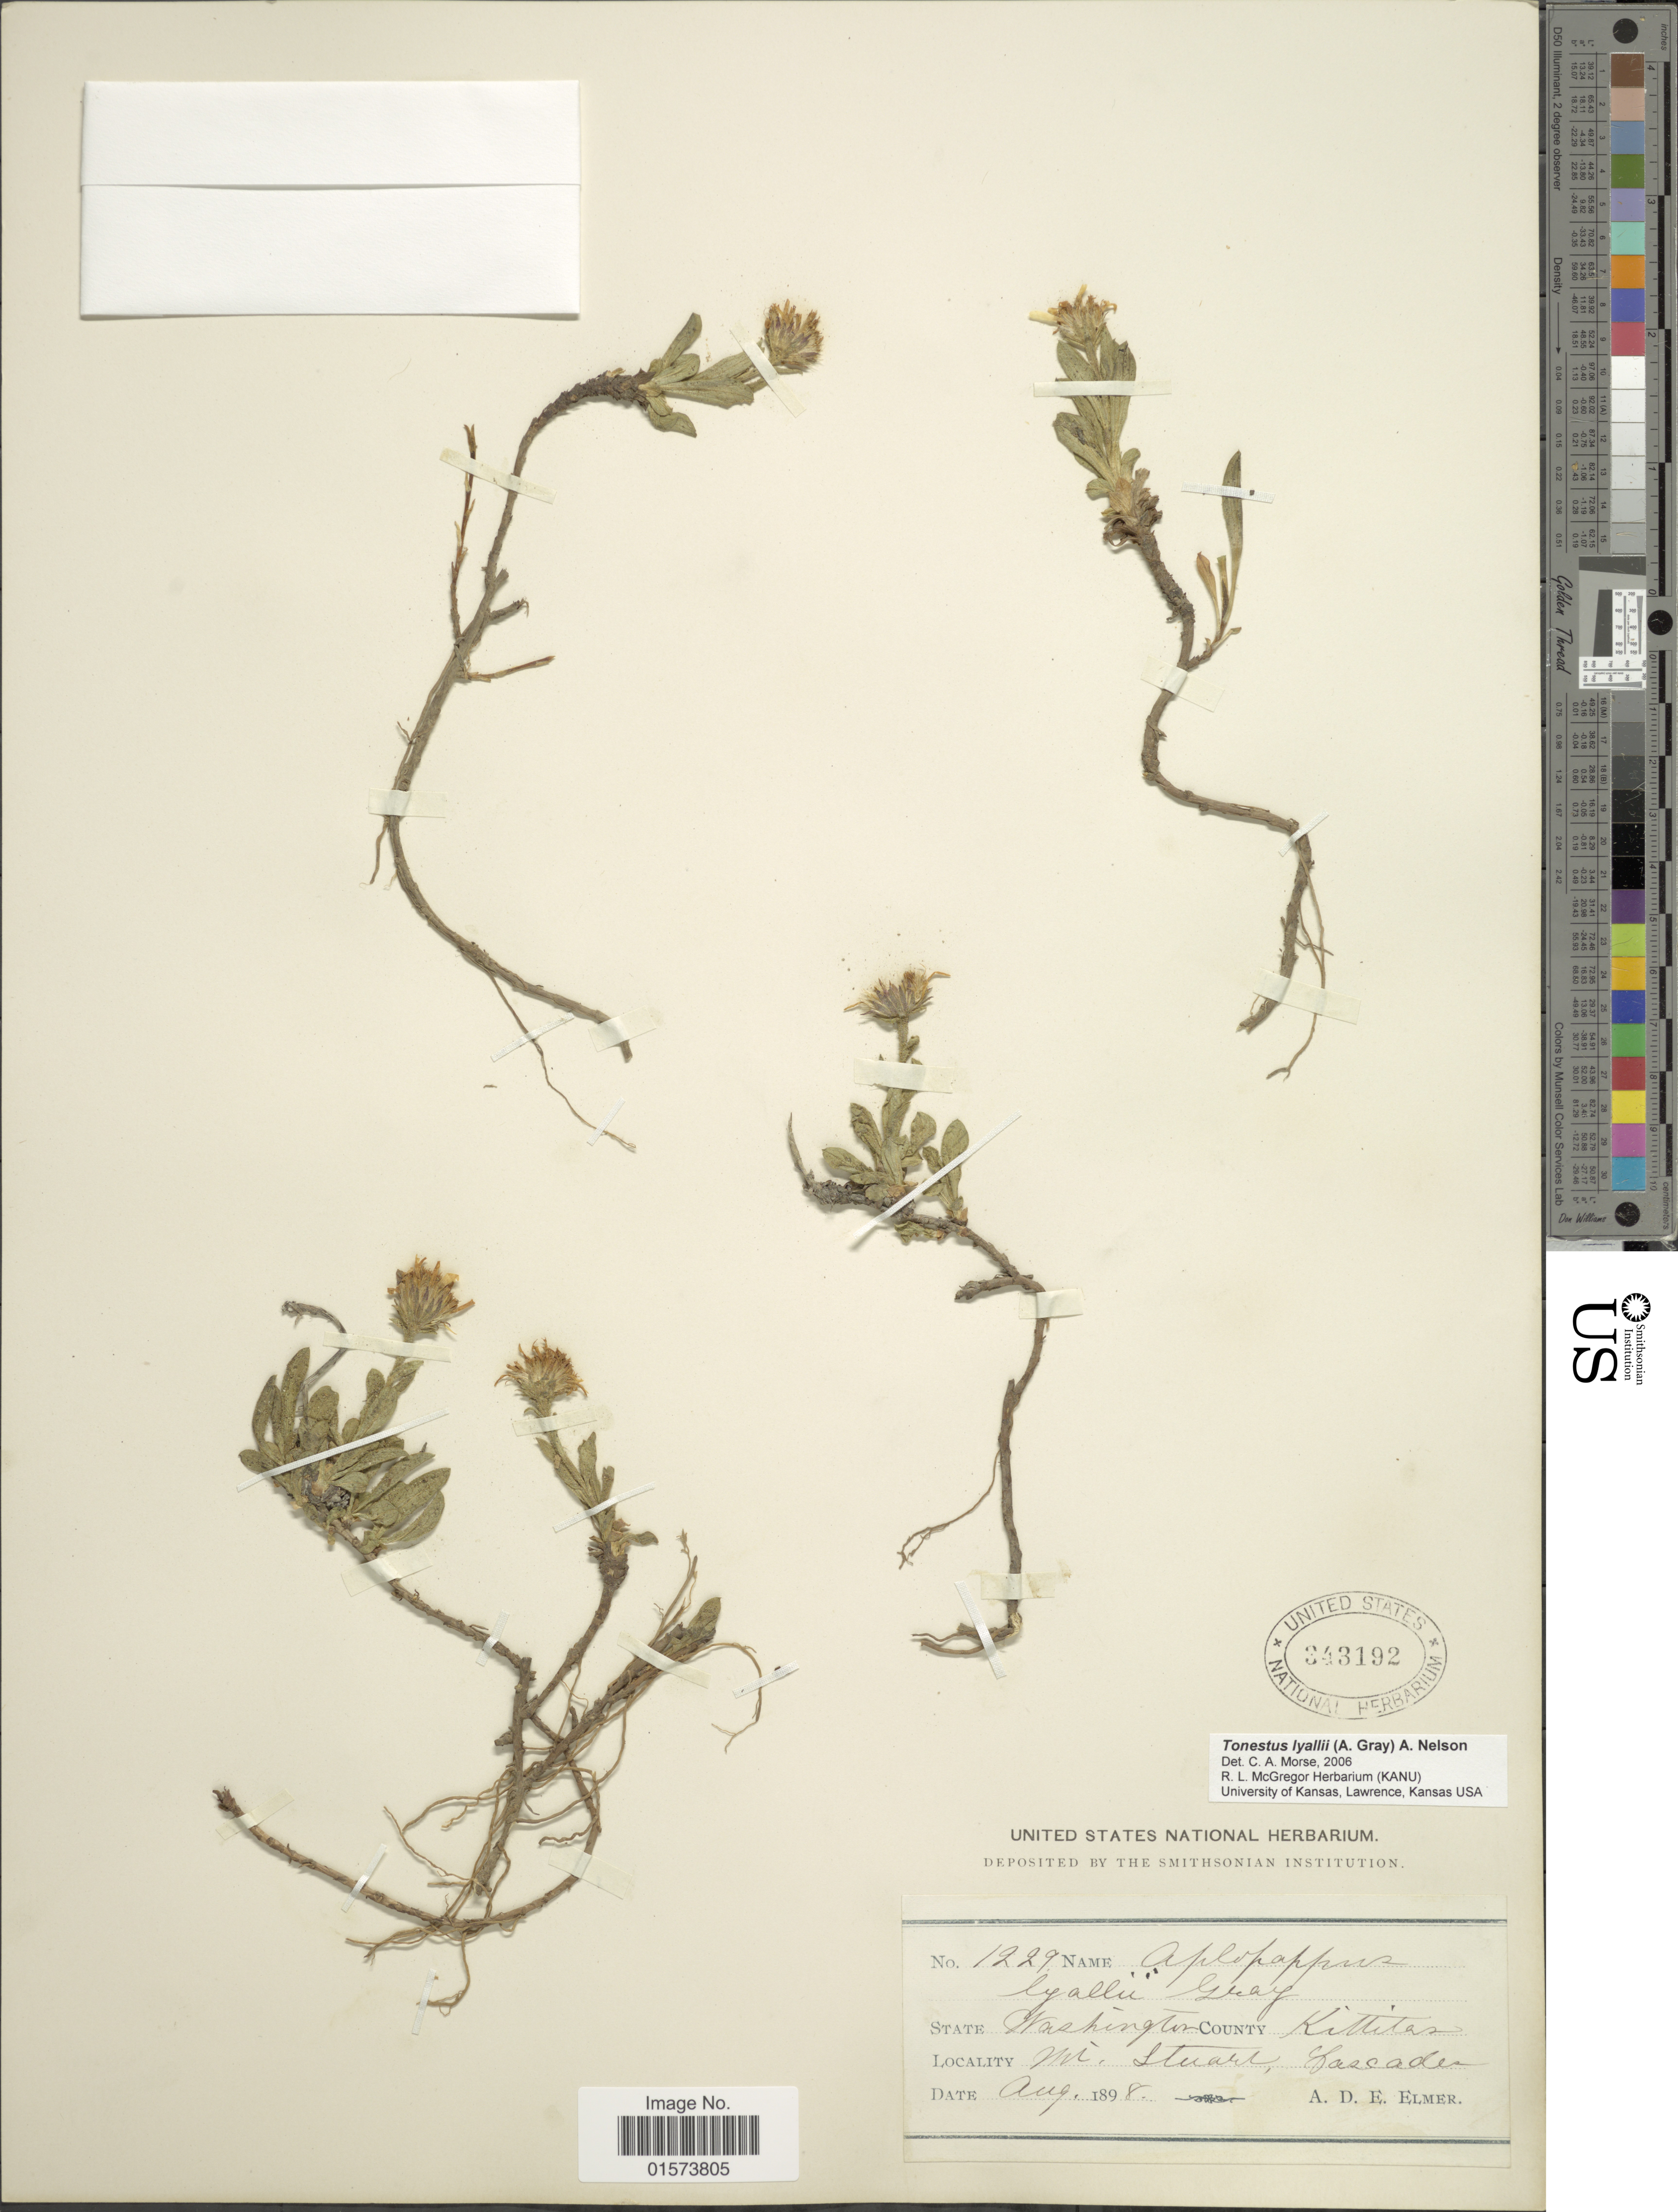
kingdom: Plantae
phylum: Tracheophyta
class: Magnoliopsida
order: Asterales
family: Asteraceae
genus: Tonestus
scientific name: Tonestus lyallii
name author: (A. Gray) A. Nelson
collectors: A. D. E. Elmer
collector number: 1229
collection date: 1898-08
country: United States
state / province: Washington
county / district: Kittitas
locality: County Kittitas, Mt. Stuart, Cascades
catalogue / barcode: US 343192